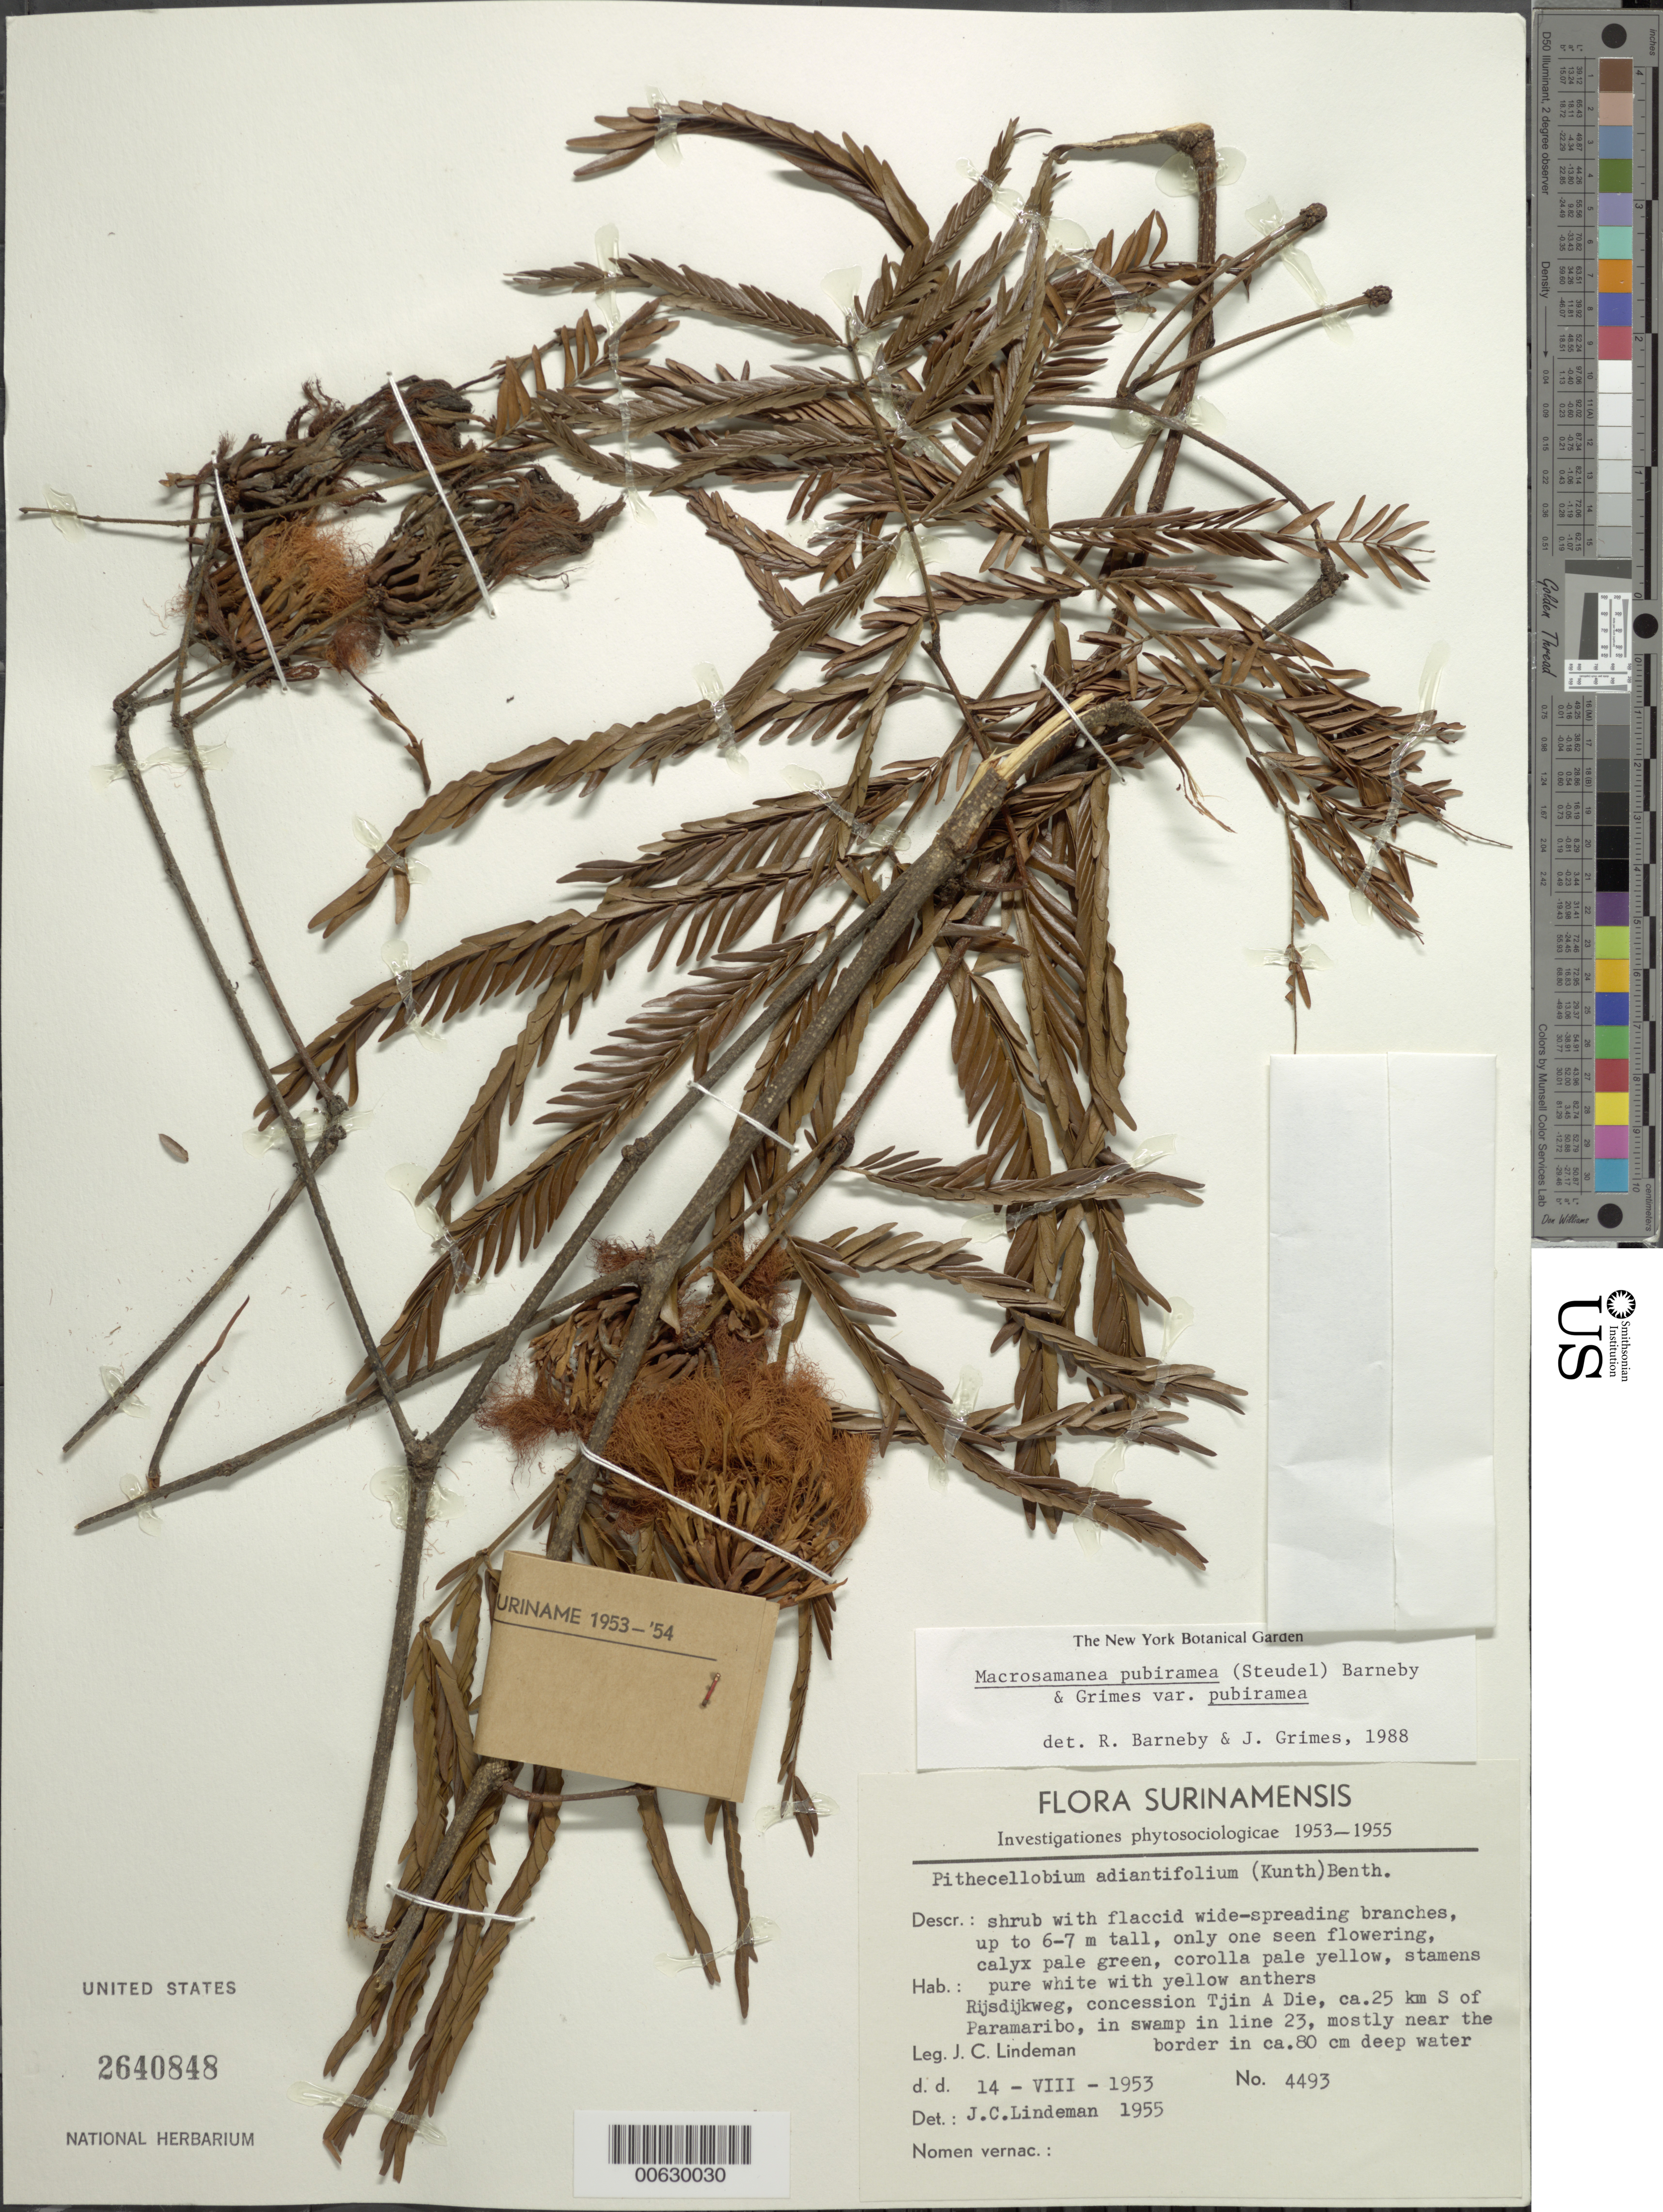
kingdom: Plantae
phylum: Tracheophyta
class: Magnoliopsida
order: Fabales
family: Fabaceae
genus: Macrosamanea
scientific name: Macrosamanea pubiramea var. pubiramea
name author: (Steud.) Barneby & J.W. Grimes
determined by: Barneby, R. C.; Grimes, J. W.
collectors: J. C. Lindeman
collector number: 4493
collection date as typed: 14-Aug-53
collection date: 1953-08-14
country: Suriname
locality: Paramaribo, 25 km S of, concession Tjin A die, Rijsdijkweg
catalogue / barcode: US 2640848